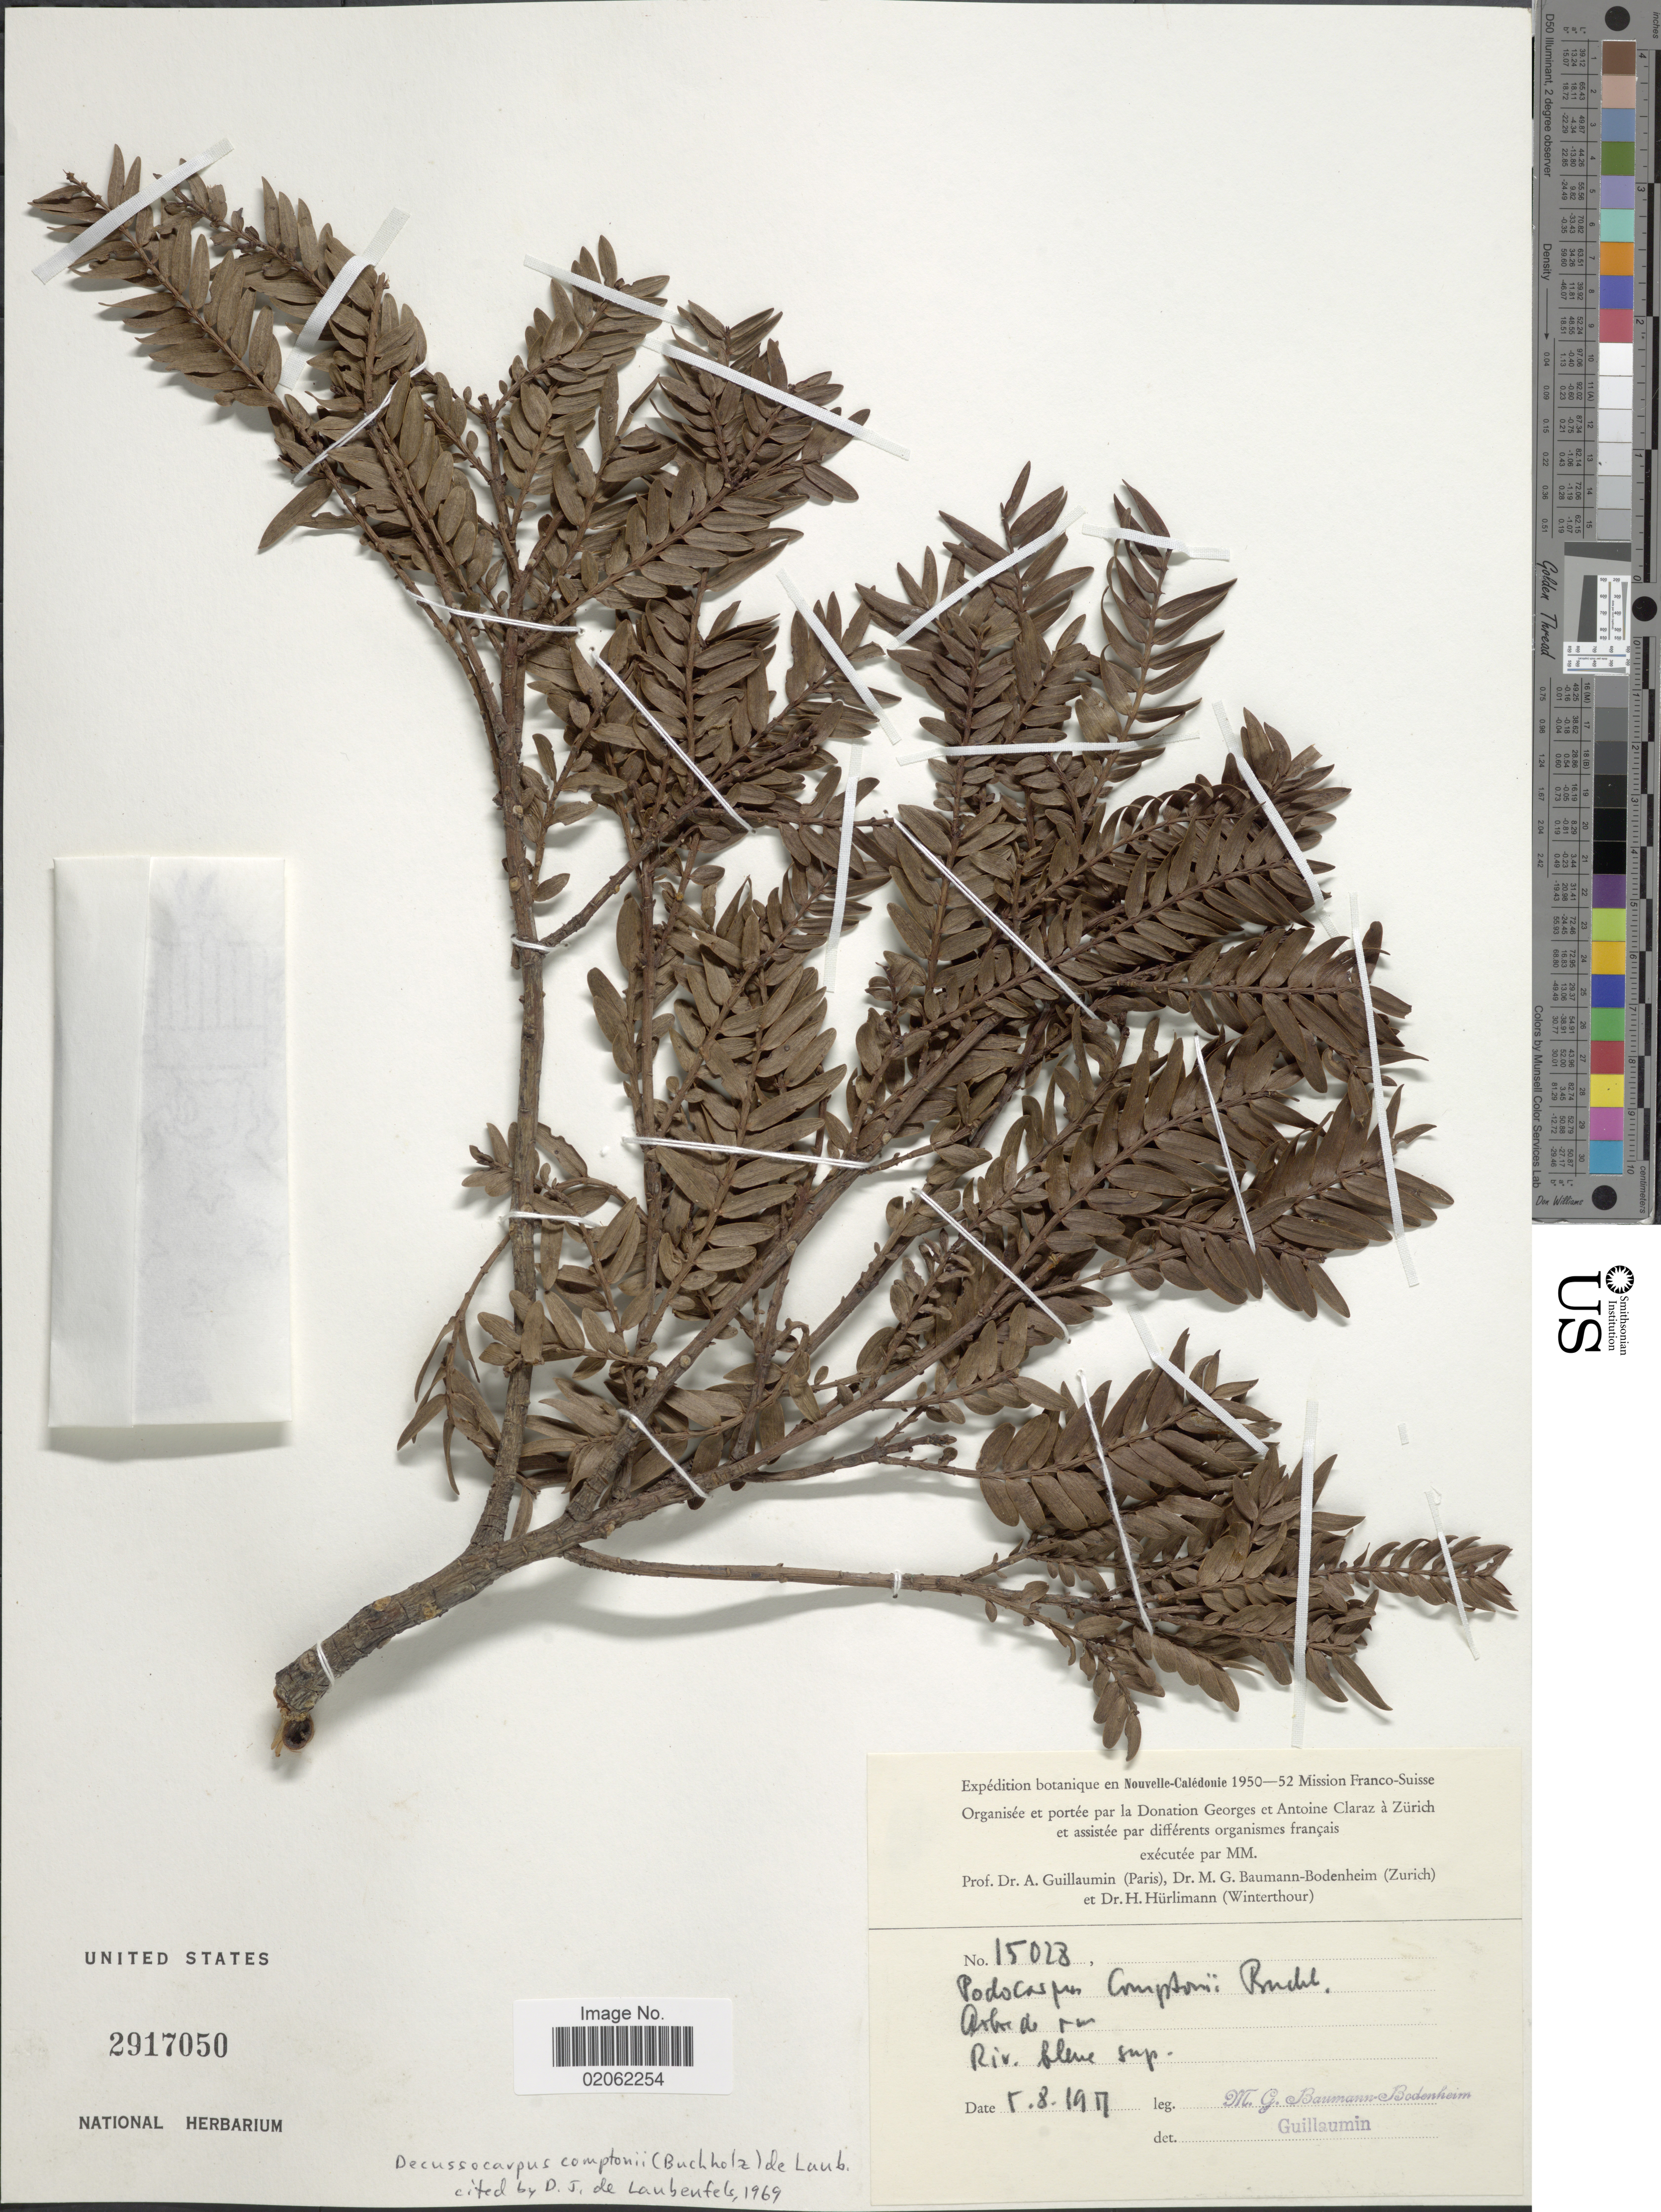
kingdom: Plantae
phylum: Tracheophyta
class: Pinopsida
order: Pinales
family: Podocarpaceae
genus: Decussocarpus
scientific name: Decussocarpus comptonii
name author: (J. Buchholz) de Laub.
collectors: M. G. Baumann-Bodenheim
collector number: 15028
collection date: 1917-08-05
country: New Caledonia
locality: Arbor de [illegible text], Riv. blene sup[interpreted]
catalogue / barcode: US 2917050